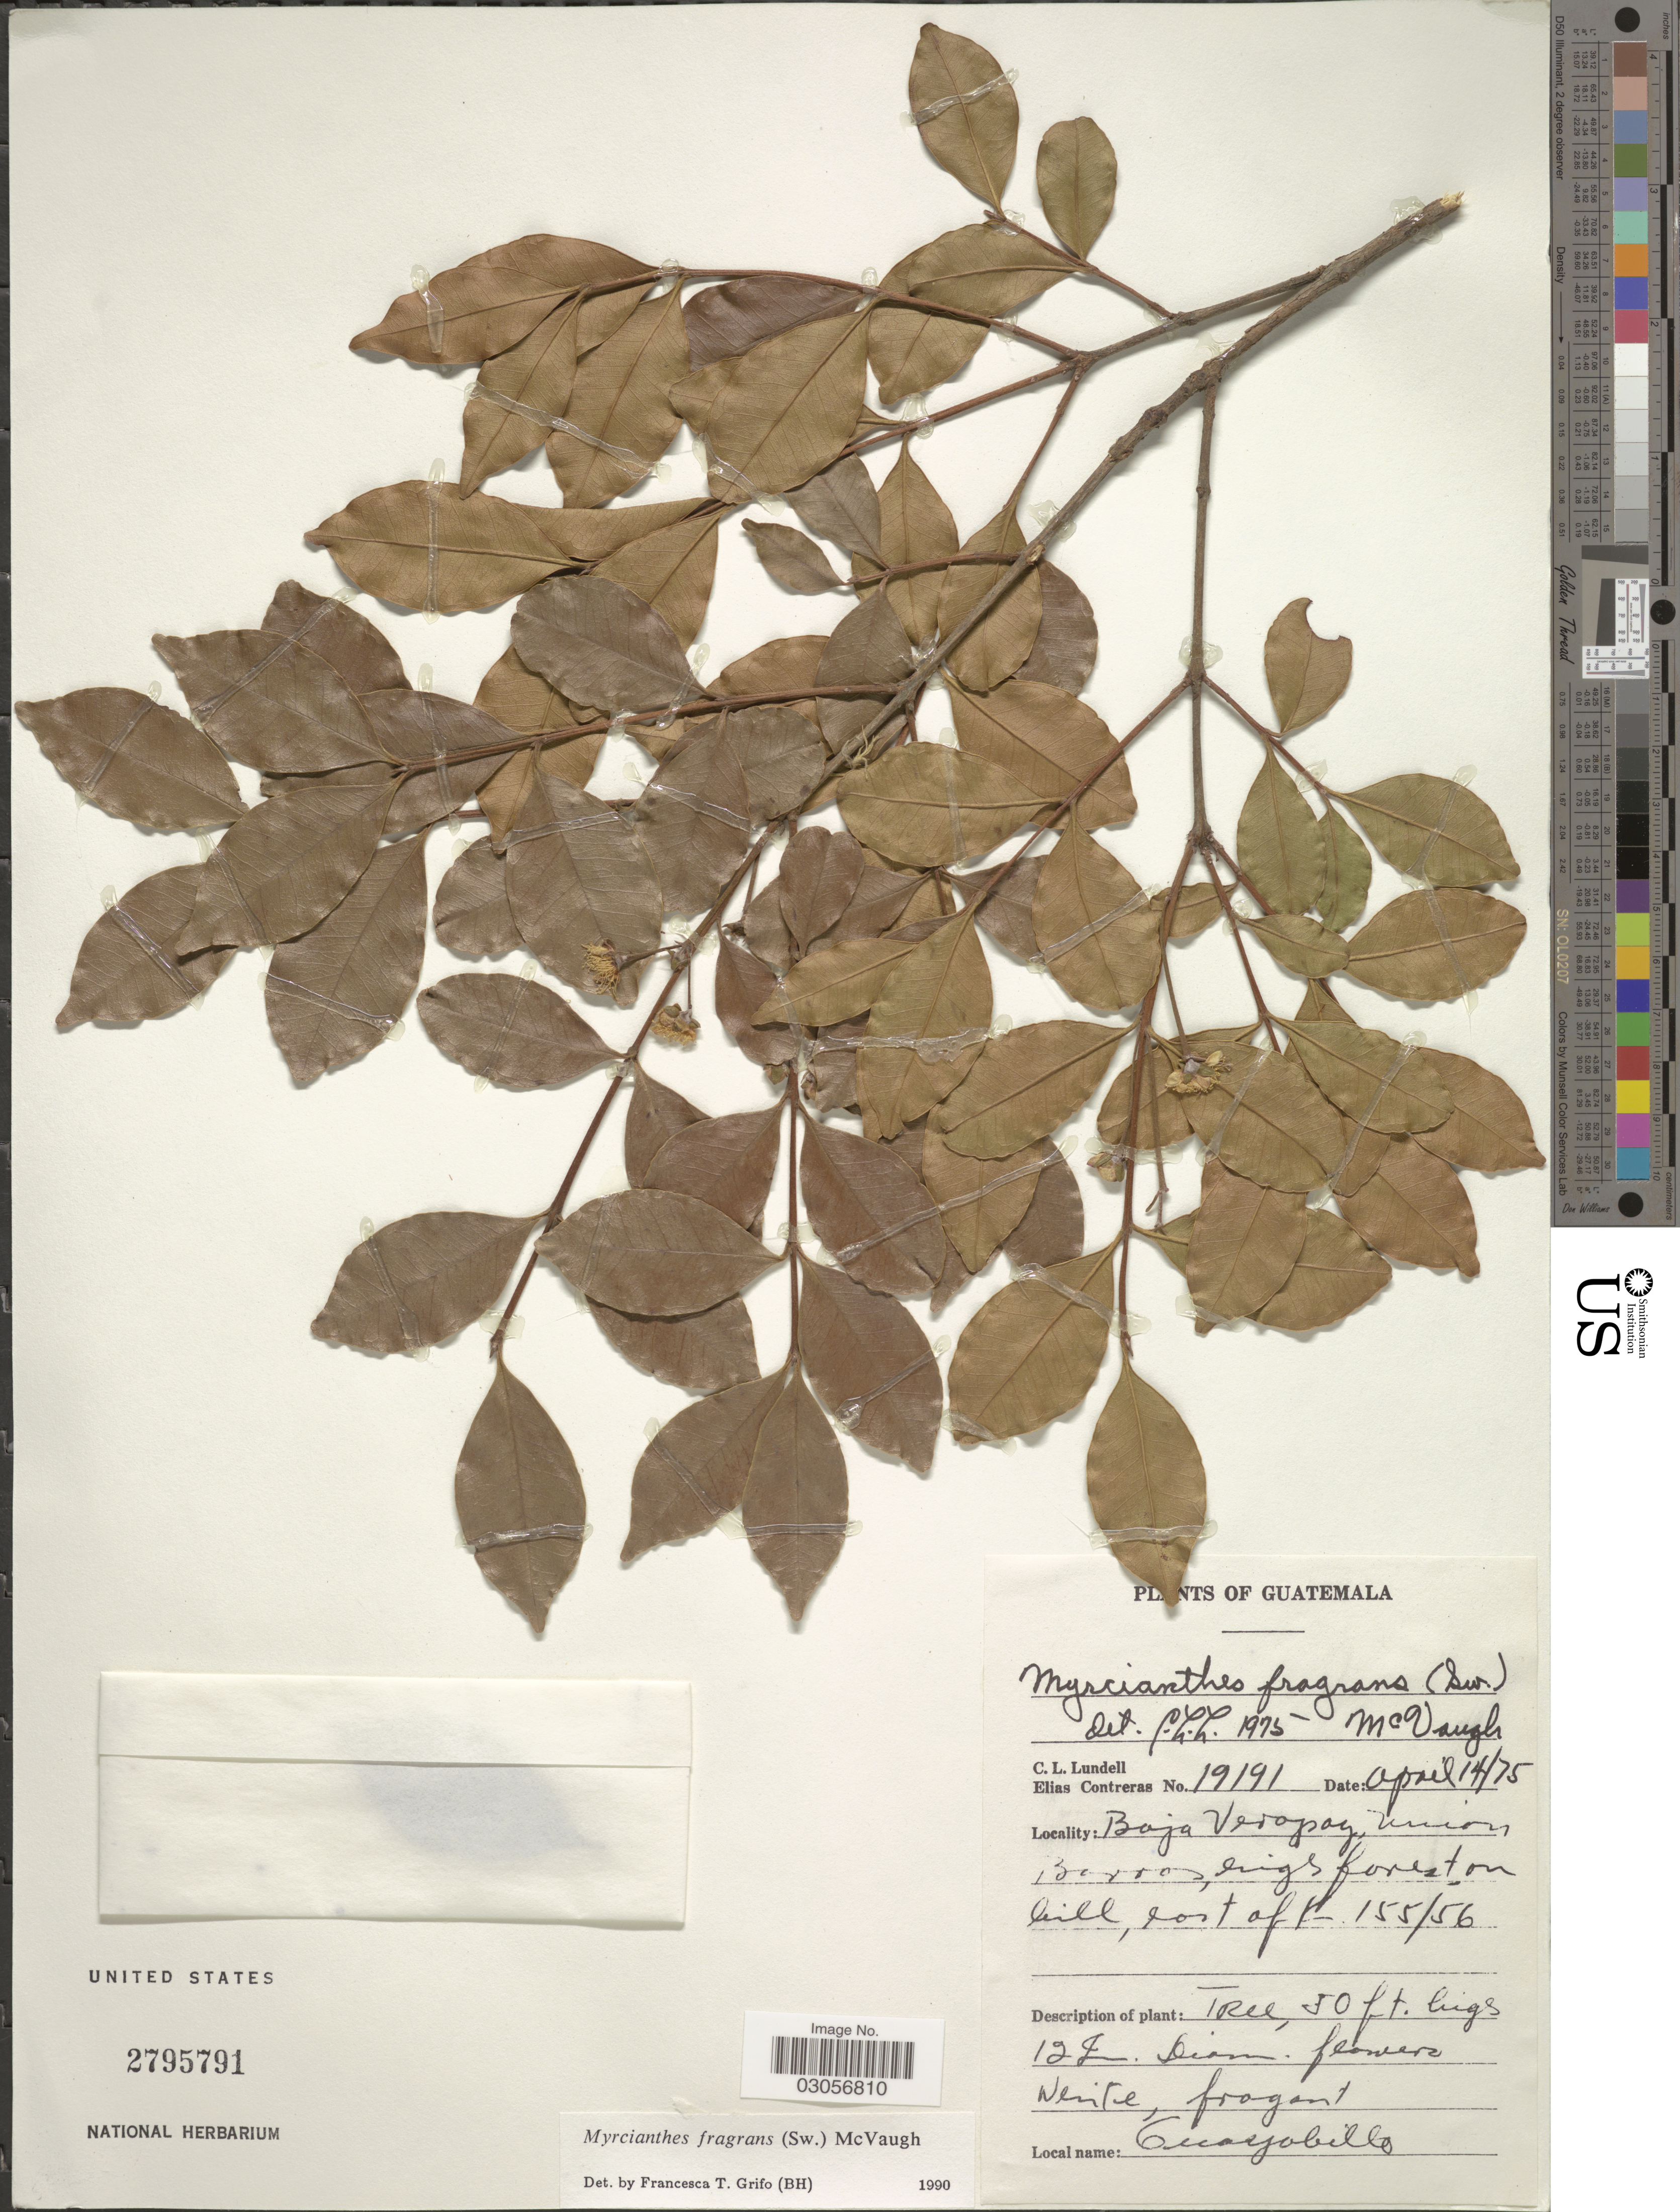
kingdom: Plantae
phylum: Tracheophyta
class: Magnoliopsida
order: Myrtales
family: Myrtaceae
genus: Myrcianthes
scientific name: Myrcianthes fragrans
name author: (Sw.) McVaugh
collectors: C. L. Lundell & E. Contreras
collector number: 19191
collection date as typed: Transcribed d/m/y: 14/4/75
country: Guatemala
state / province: Baja Verapaz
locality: Union Barros, high forest on hill, east off 155/56.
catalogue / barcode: US 2795791